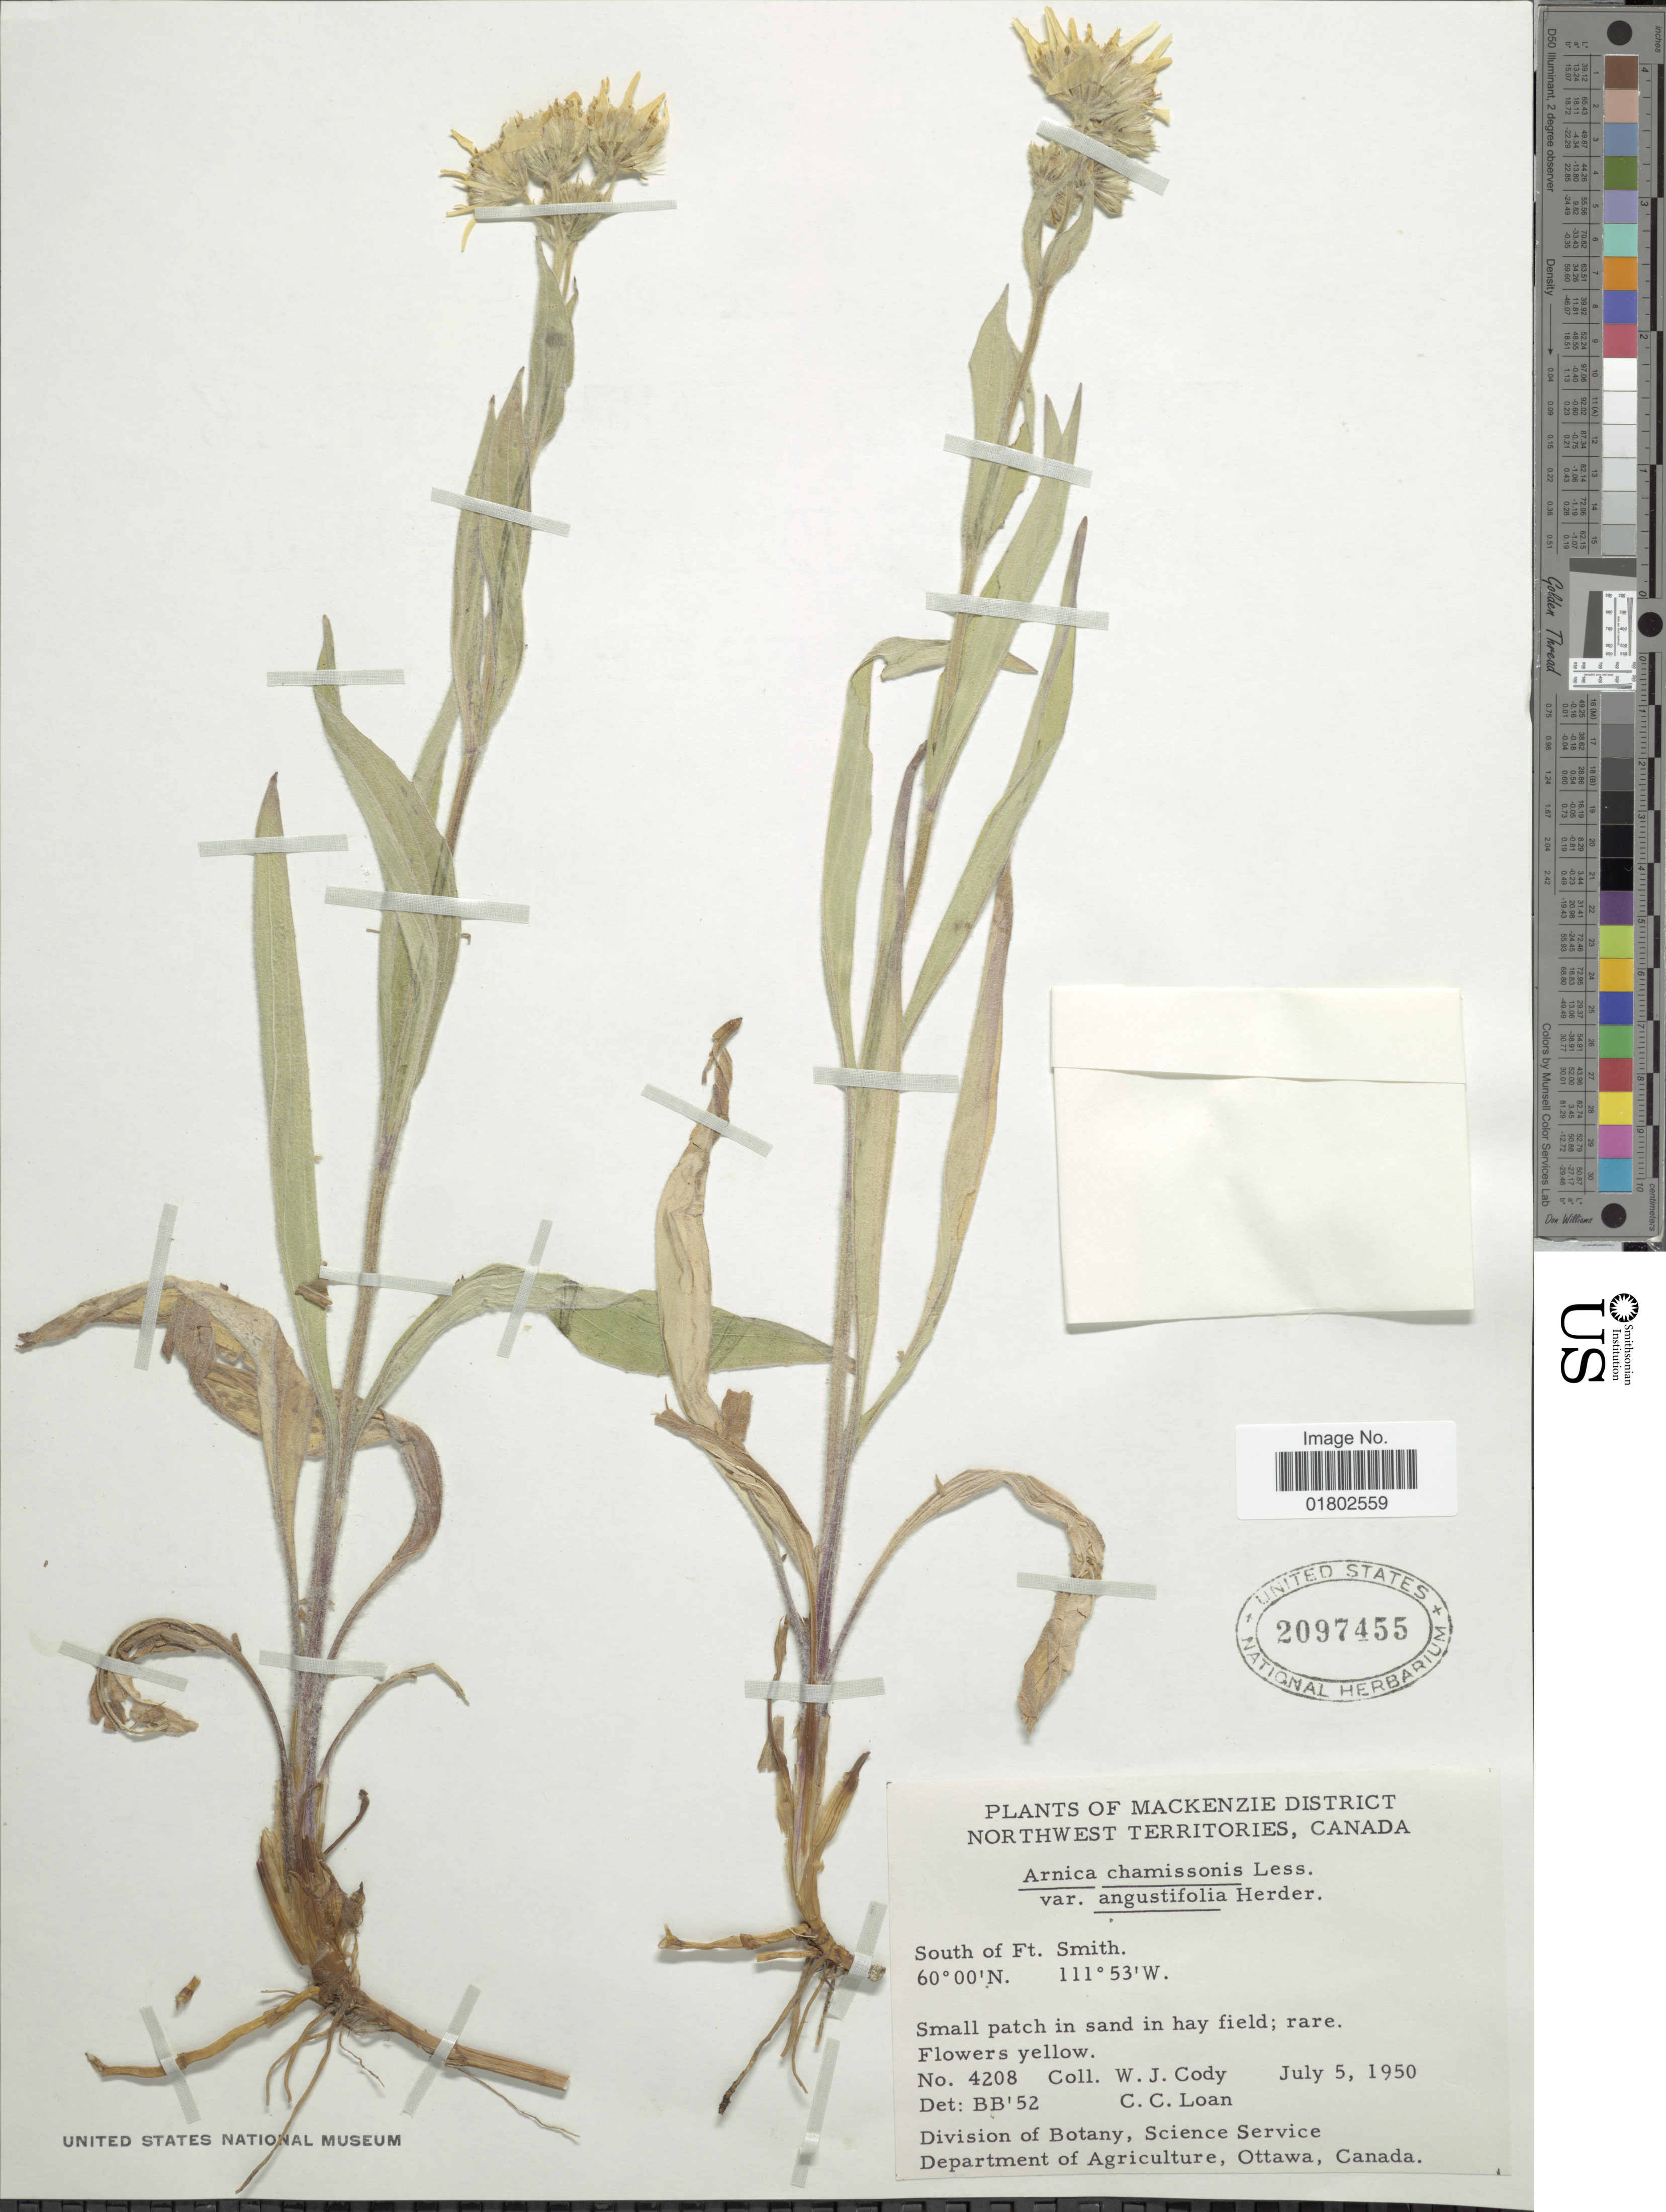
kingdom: Plantae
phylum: Tracheophyta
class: Magnoliopsida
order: Asterales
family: Asteraceae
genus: Arnica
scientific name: Arnica chamissonis var. angustifolia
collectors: W. Cody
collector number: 4208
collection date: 1950-07-05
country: Canada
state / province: Northwest Territories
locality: Mackenzie District, South of Ft. Smith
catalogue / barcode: US 2097455